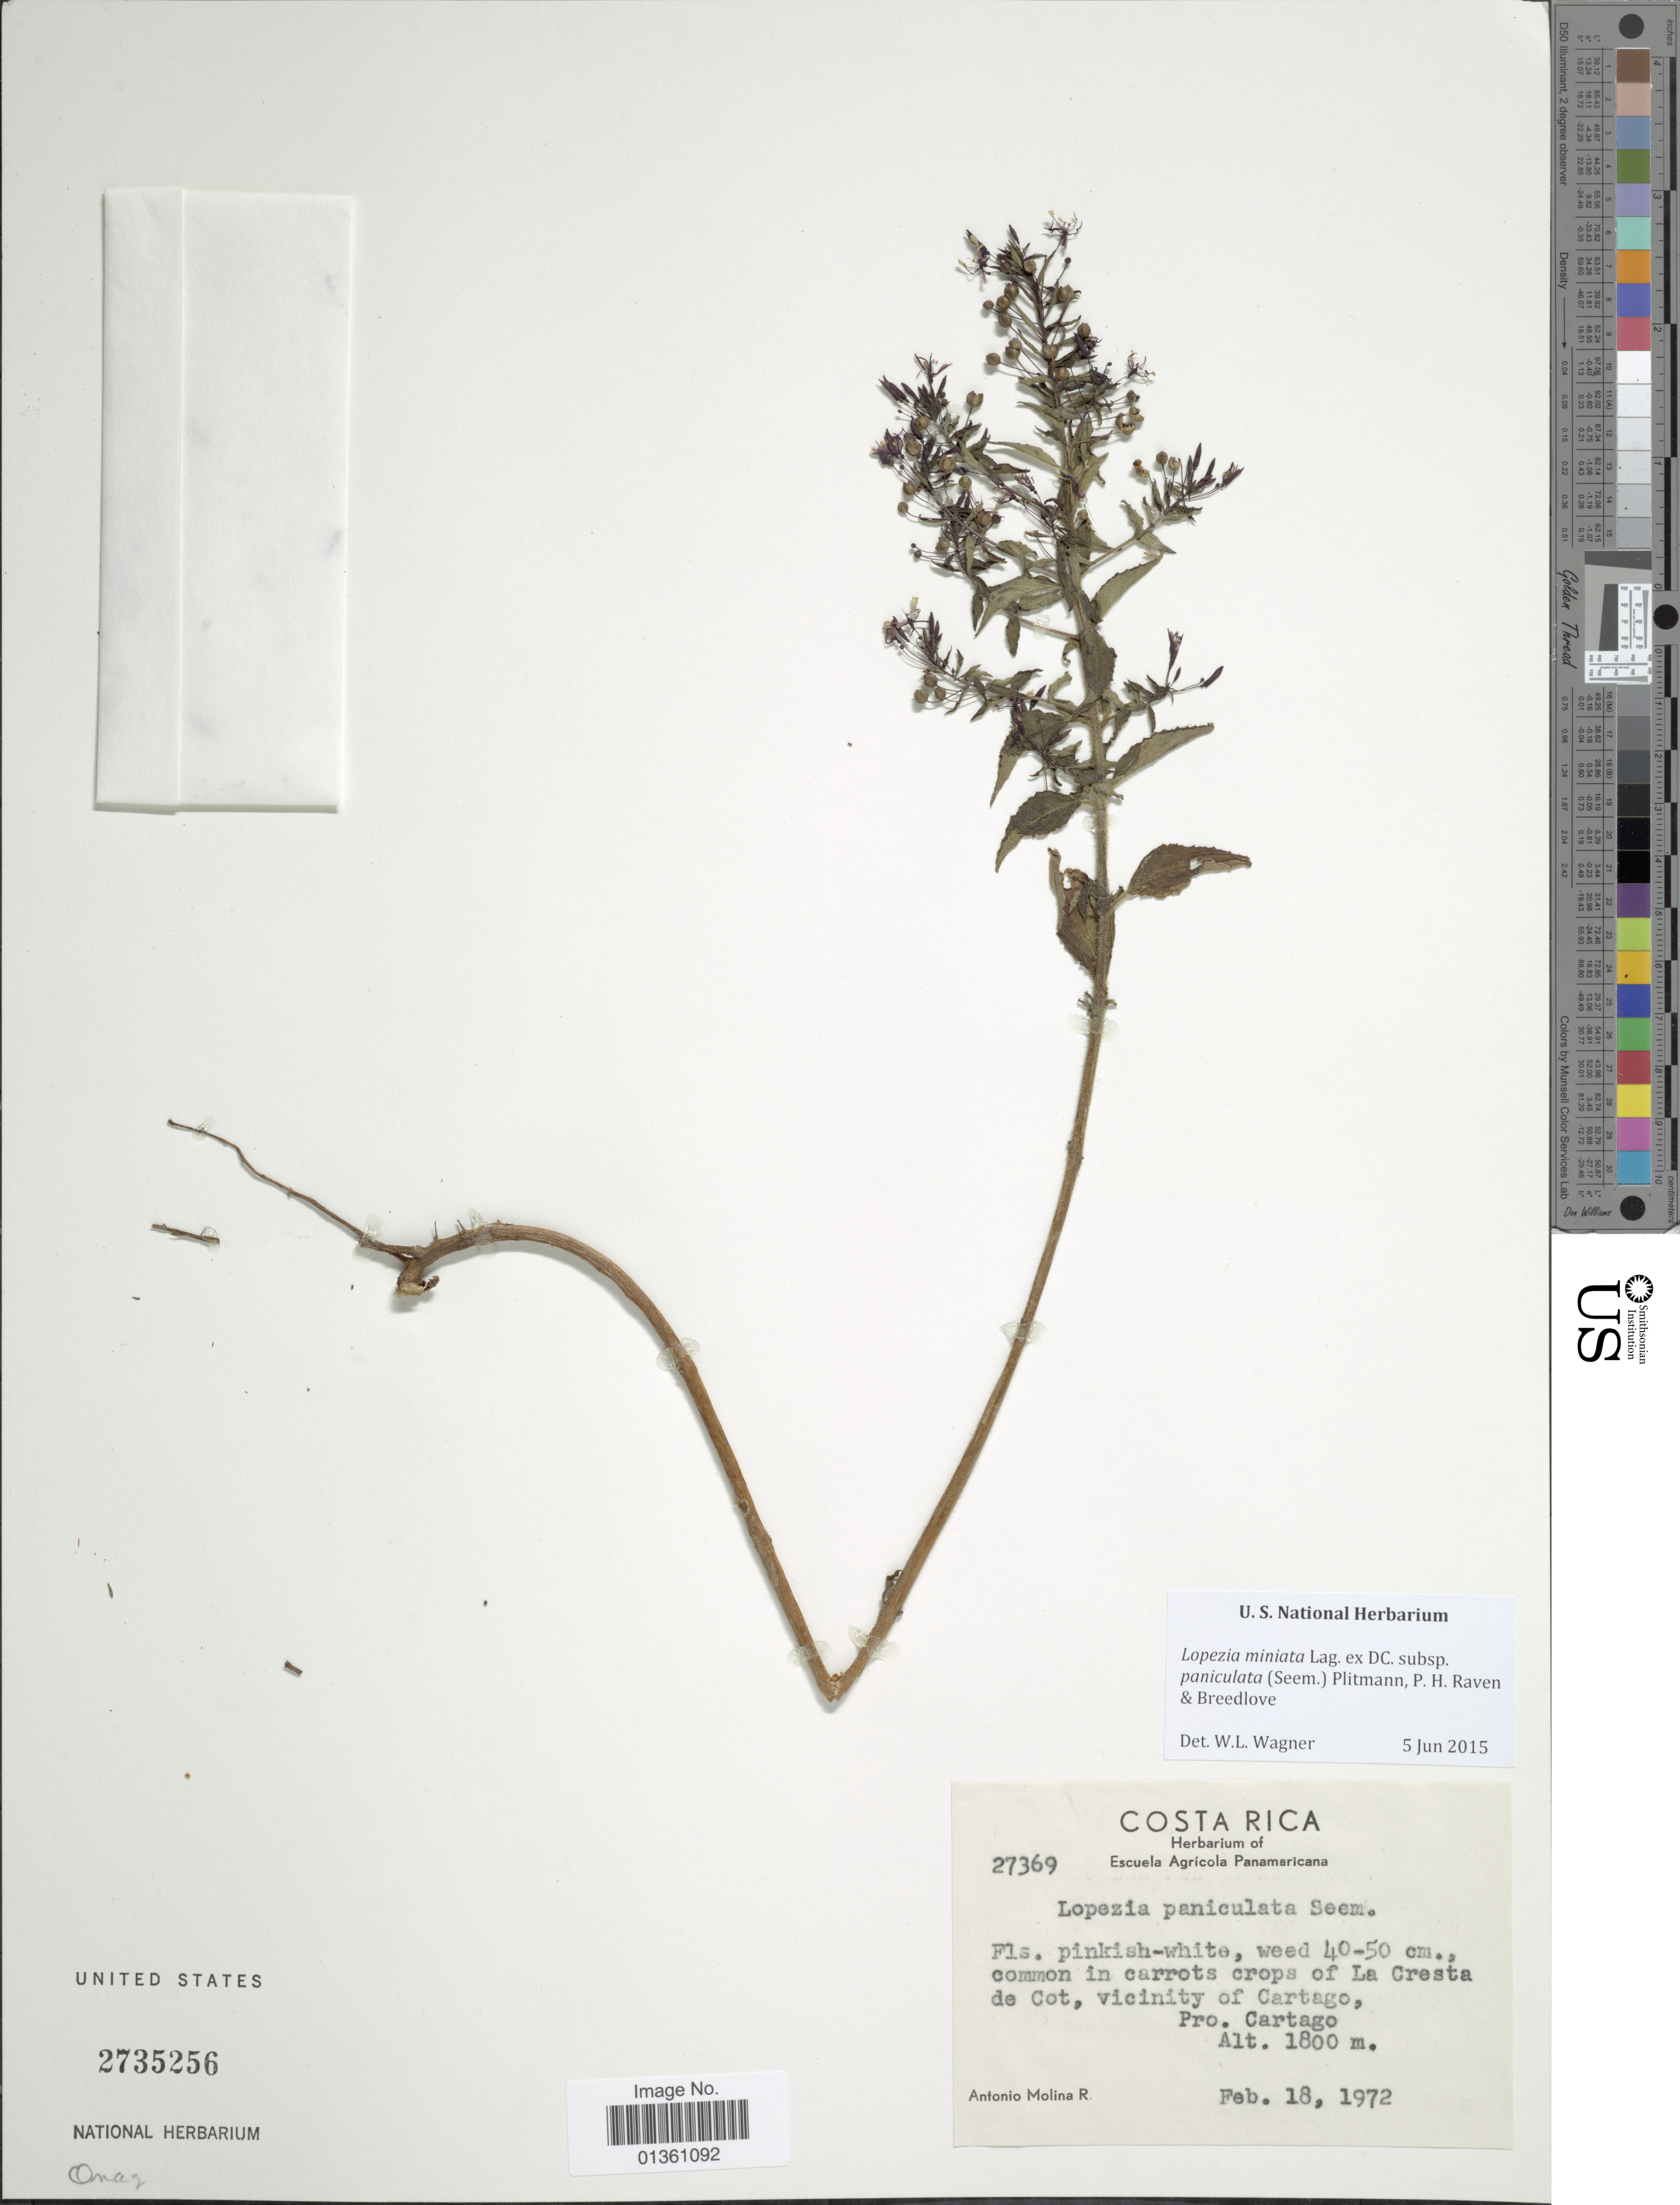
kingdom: Plantae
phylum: Tracheophyta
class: Magnoliopsida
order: Myrtales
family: Onagraceae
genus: Lopezia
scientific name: Lopezia miniata subsp. paniculata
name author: (Seem.) Plitmann et al.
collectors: A. Molina R.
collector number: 27369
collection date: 1972-02-18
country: Costa Rica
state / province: Cartago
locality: Common in carrots crops of La Cresta de Cot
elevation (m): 1800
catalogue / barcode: US 2735256